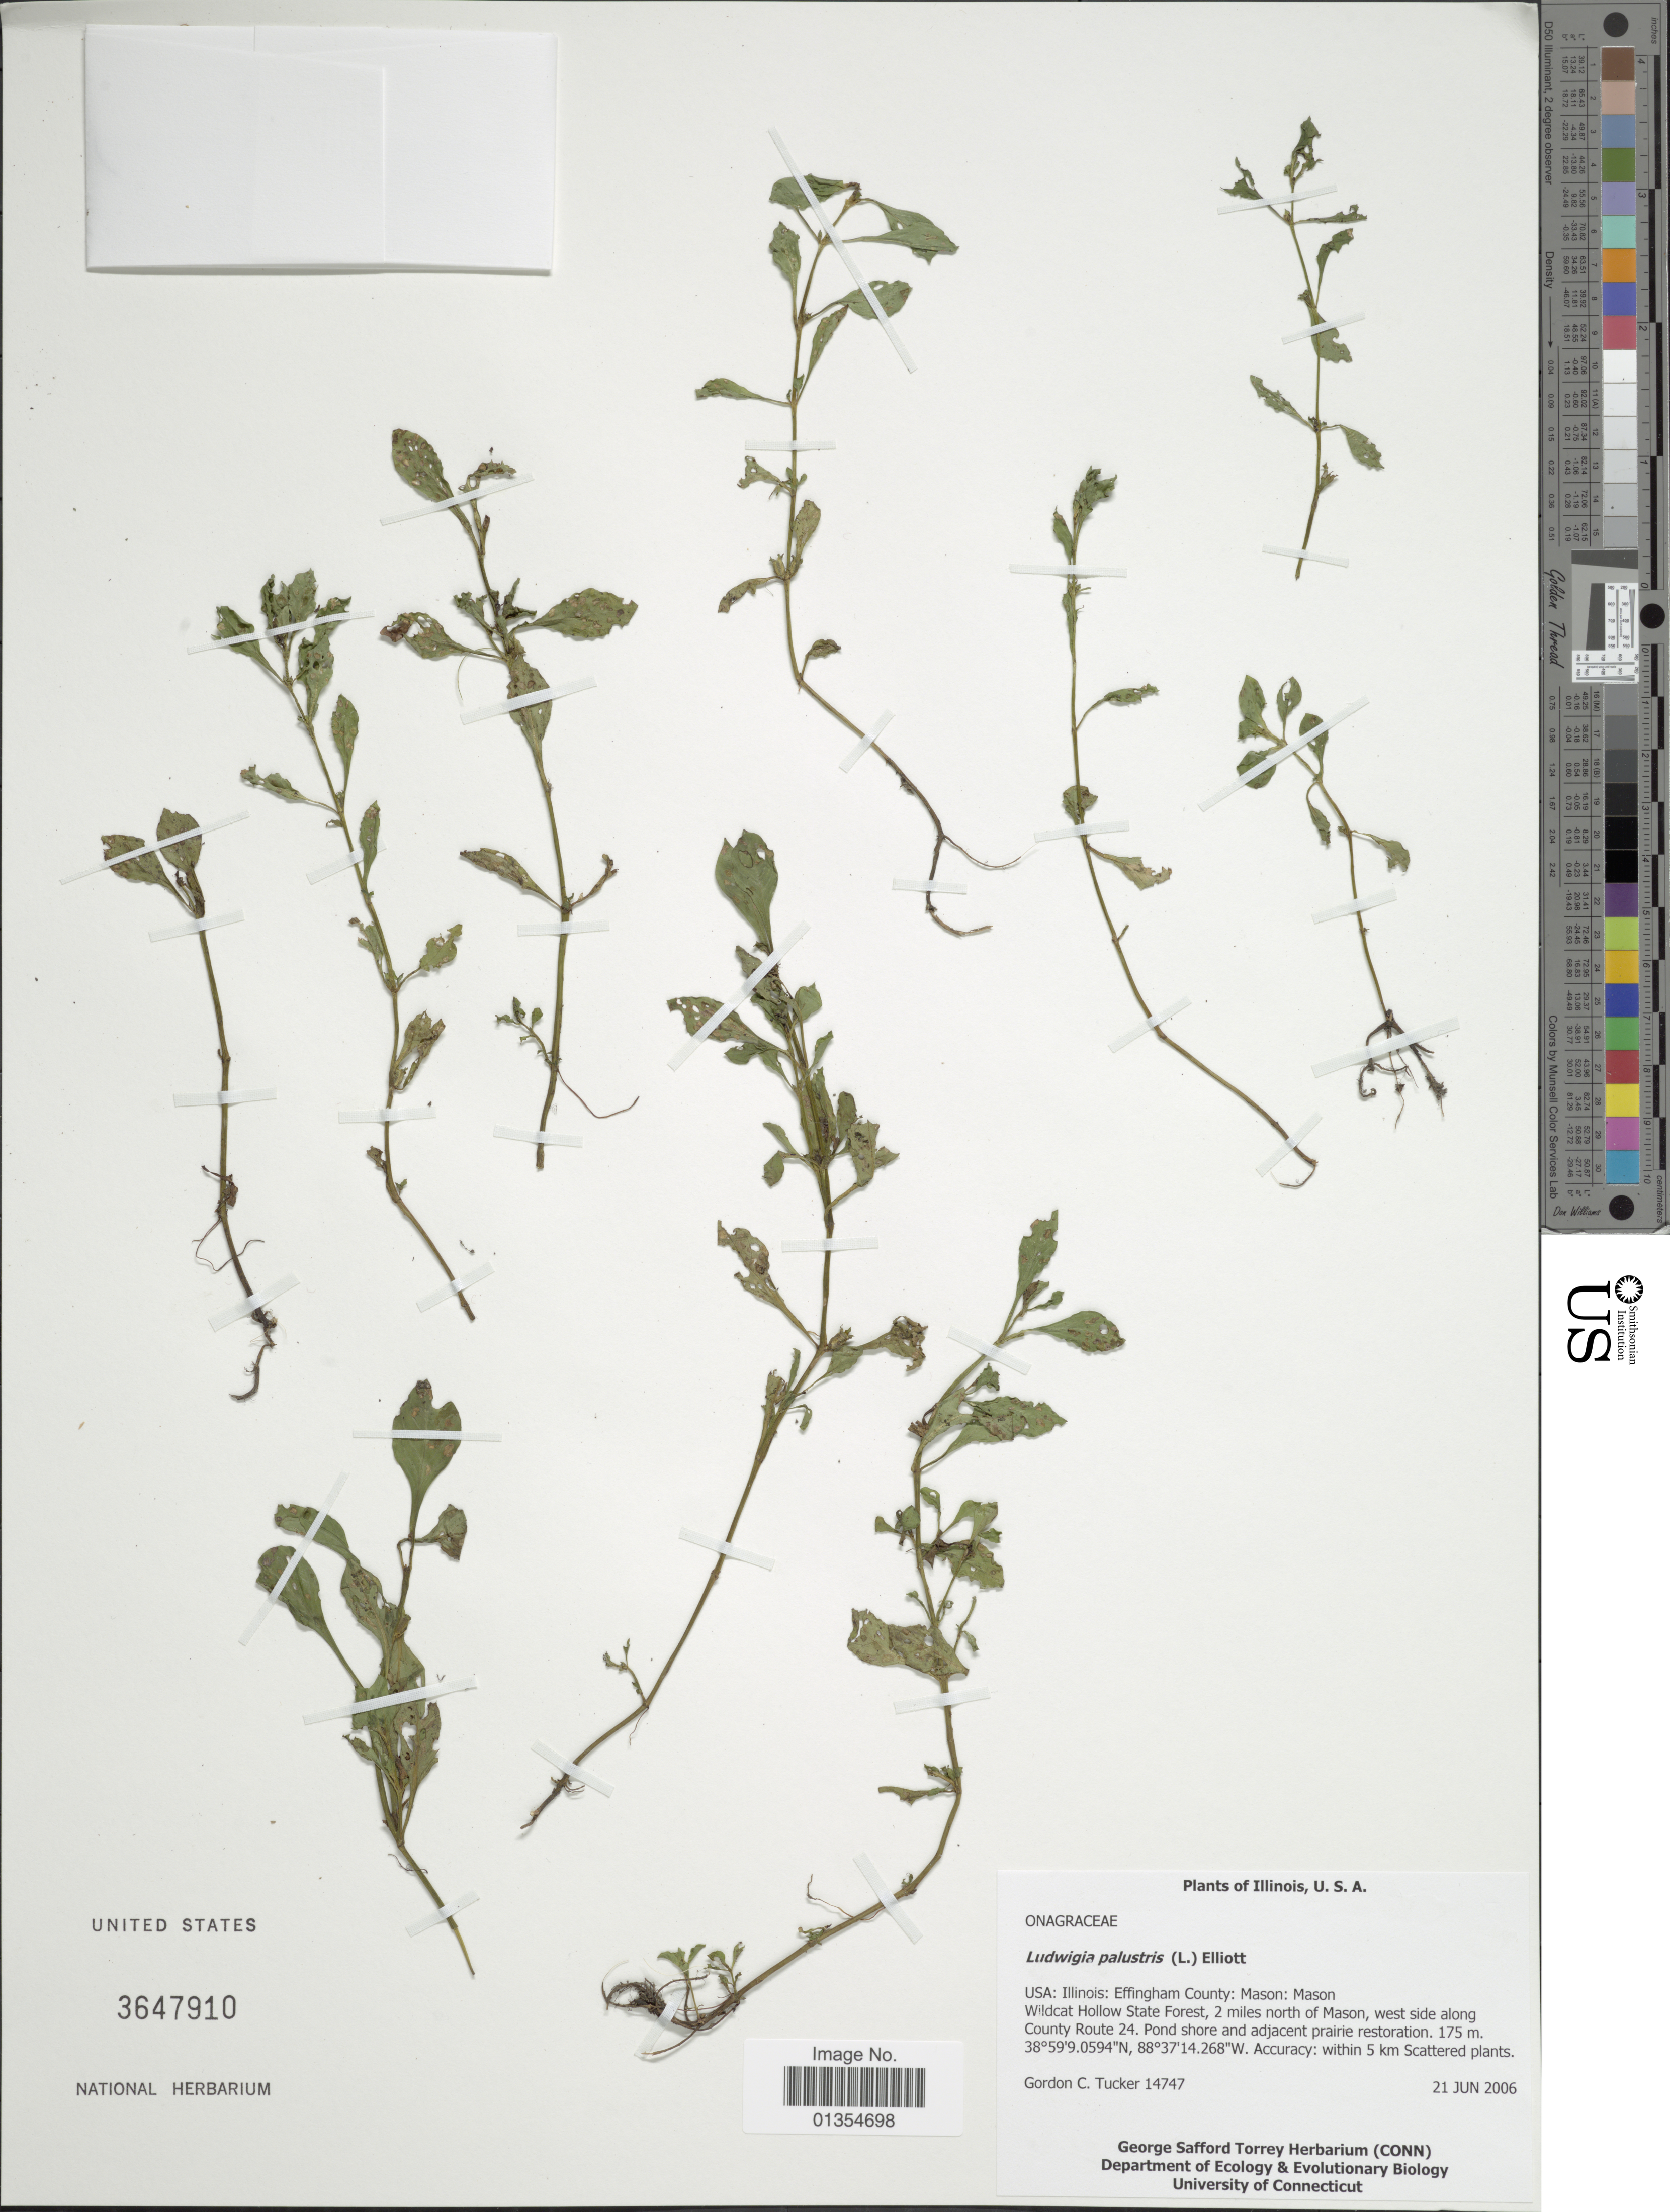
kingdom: Plantae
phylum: Tracheophyta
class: Magnoliopsida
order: Myrtales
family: Onagraceae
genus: Ludwigia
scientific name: Ludwigia palustris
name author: (L.) Elliott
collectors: G. C. Tucker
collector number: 14747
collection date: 2006-06-21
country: United States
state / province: Illinois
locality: Effingham County: Mason: mason Wildcat Hollow State Forest, 2 miles north of Mason, west side along County Route 24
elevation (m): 175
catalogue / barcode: US 3647910